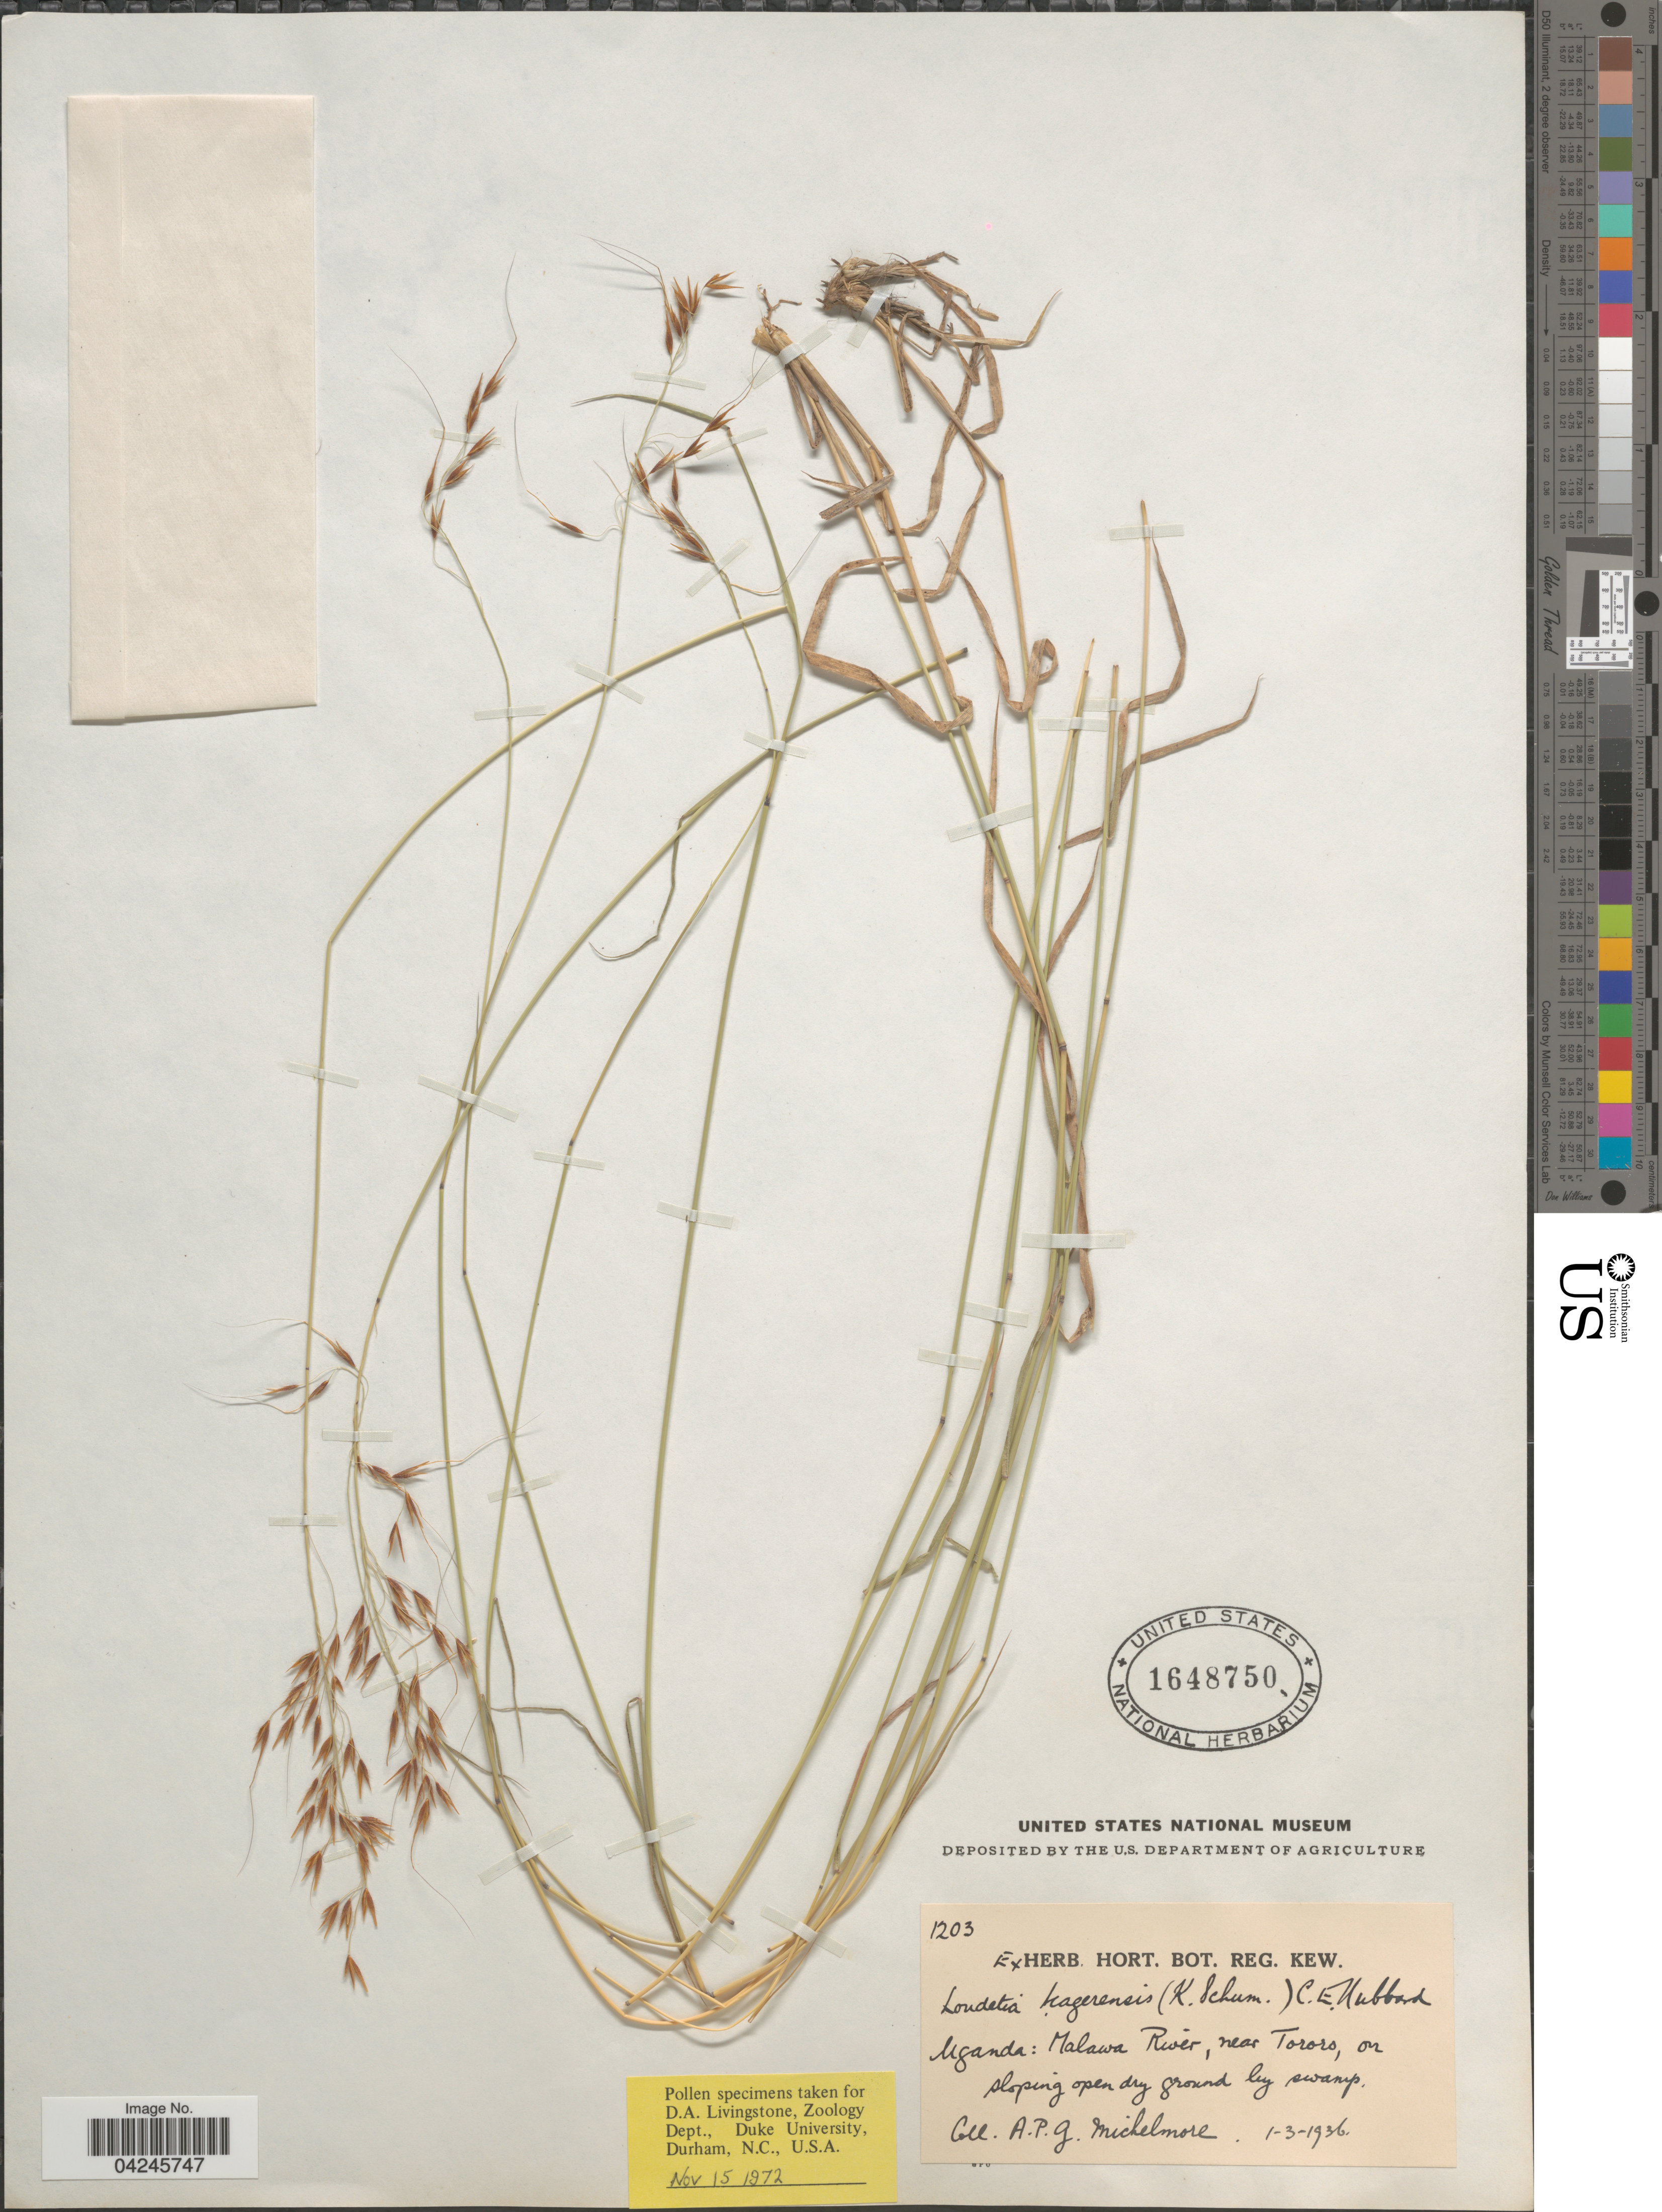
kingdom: Plantae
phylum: Tracheophyta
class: Liliopsida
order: Poales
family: Poaceae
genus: Loudetia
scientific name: Loudetia kagerensis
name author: (K. Schum.) Hutch.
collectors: A. Michelmore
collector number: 1203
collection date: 1936-03-01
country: Uganda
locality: Malawa River, near Tororo.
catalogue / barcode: US 1648750